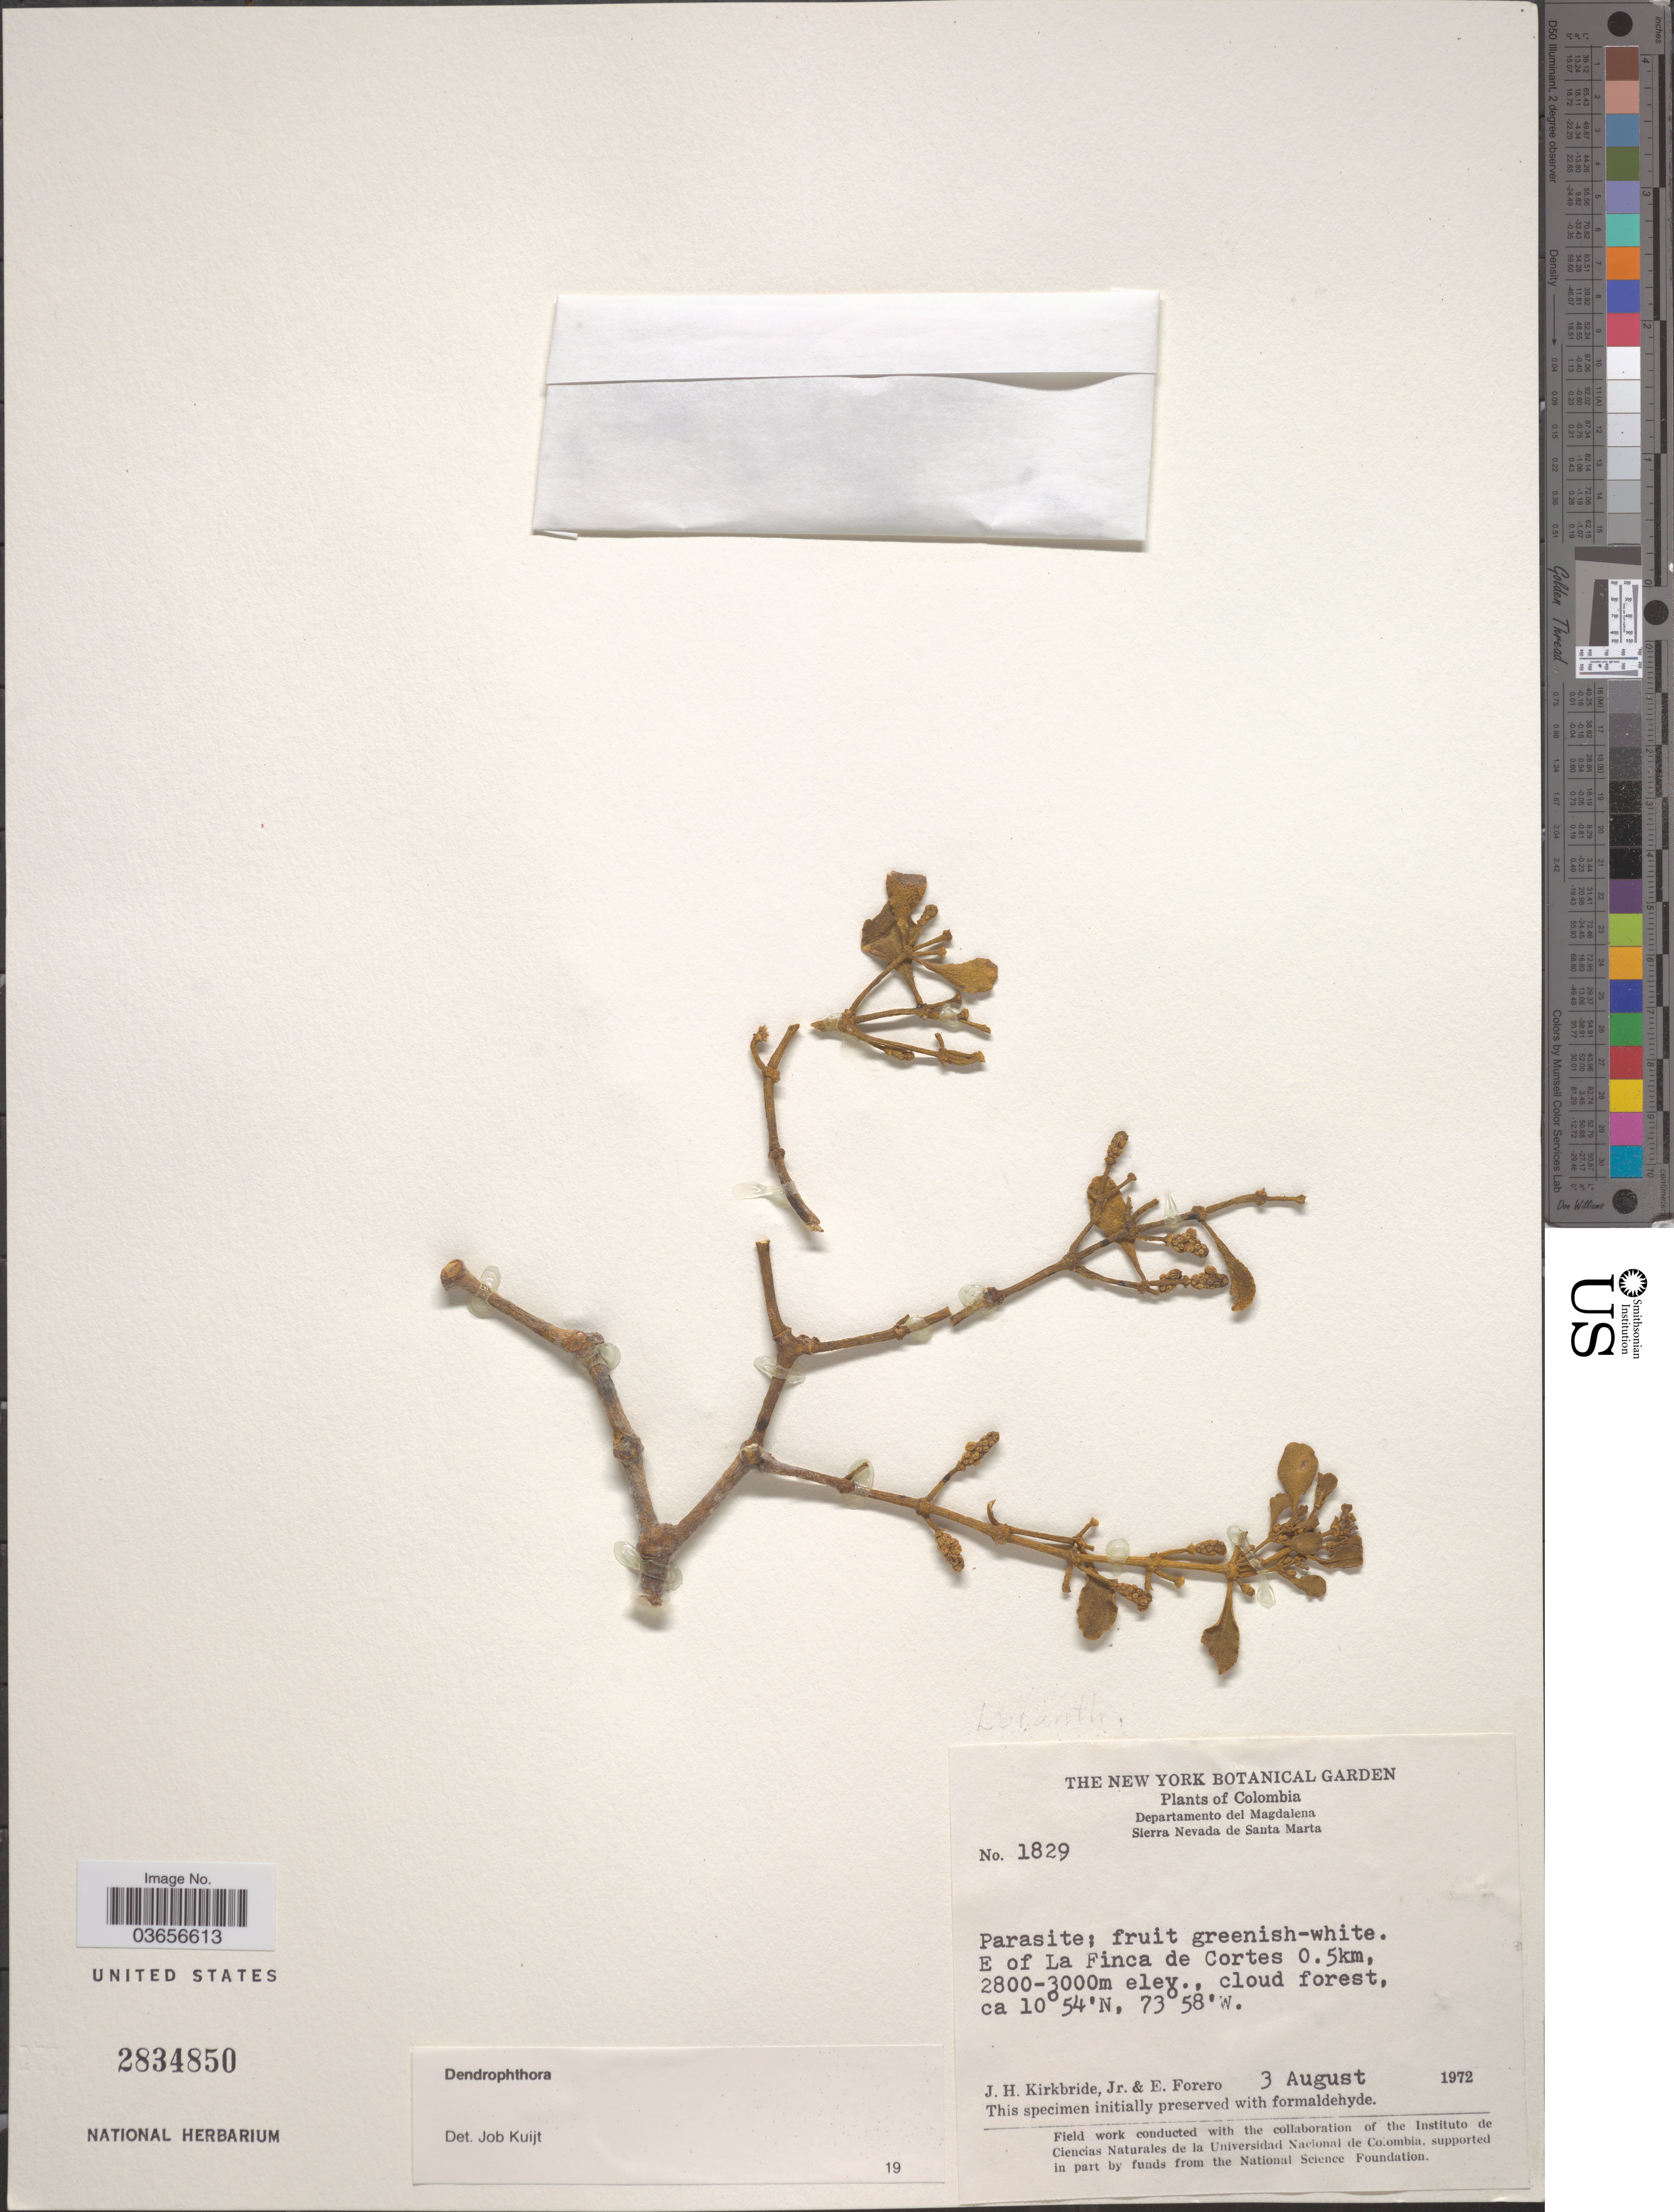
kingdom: Plantae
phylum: Tracheophyta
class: Magnoliopsida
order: Santalales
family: Viscaceae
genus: Dendrophthora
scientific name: Dendrophthora sp.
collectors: J. H. Kirkbride & E. Forero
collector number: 1829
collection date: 1972-08-03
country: Colombia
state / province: Magdalena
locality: Departamento del Magdalena. Sierra Nevada de Santa Marta. E of La Finca de Cortes 0.5km.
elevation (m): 2800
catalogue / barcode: US 2834850